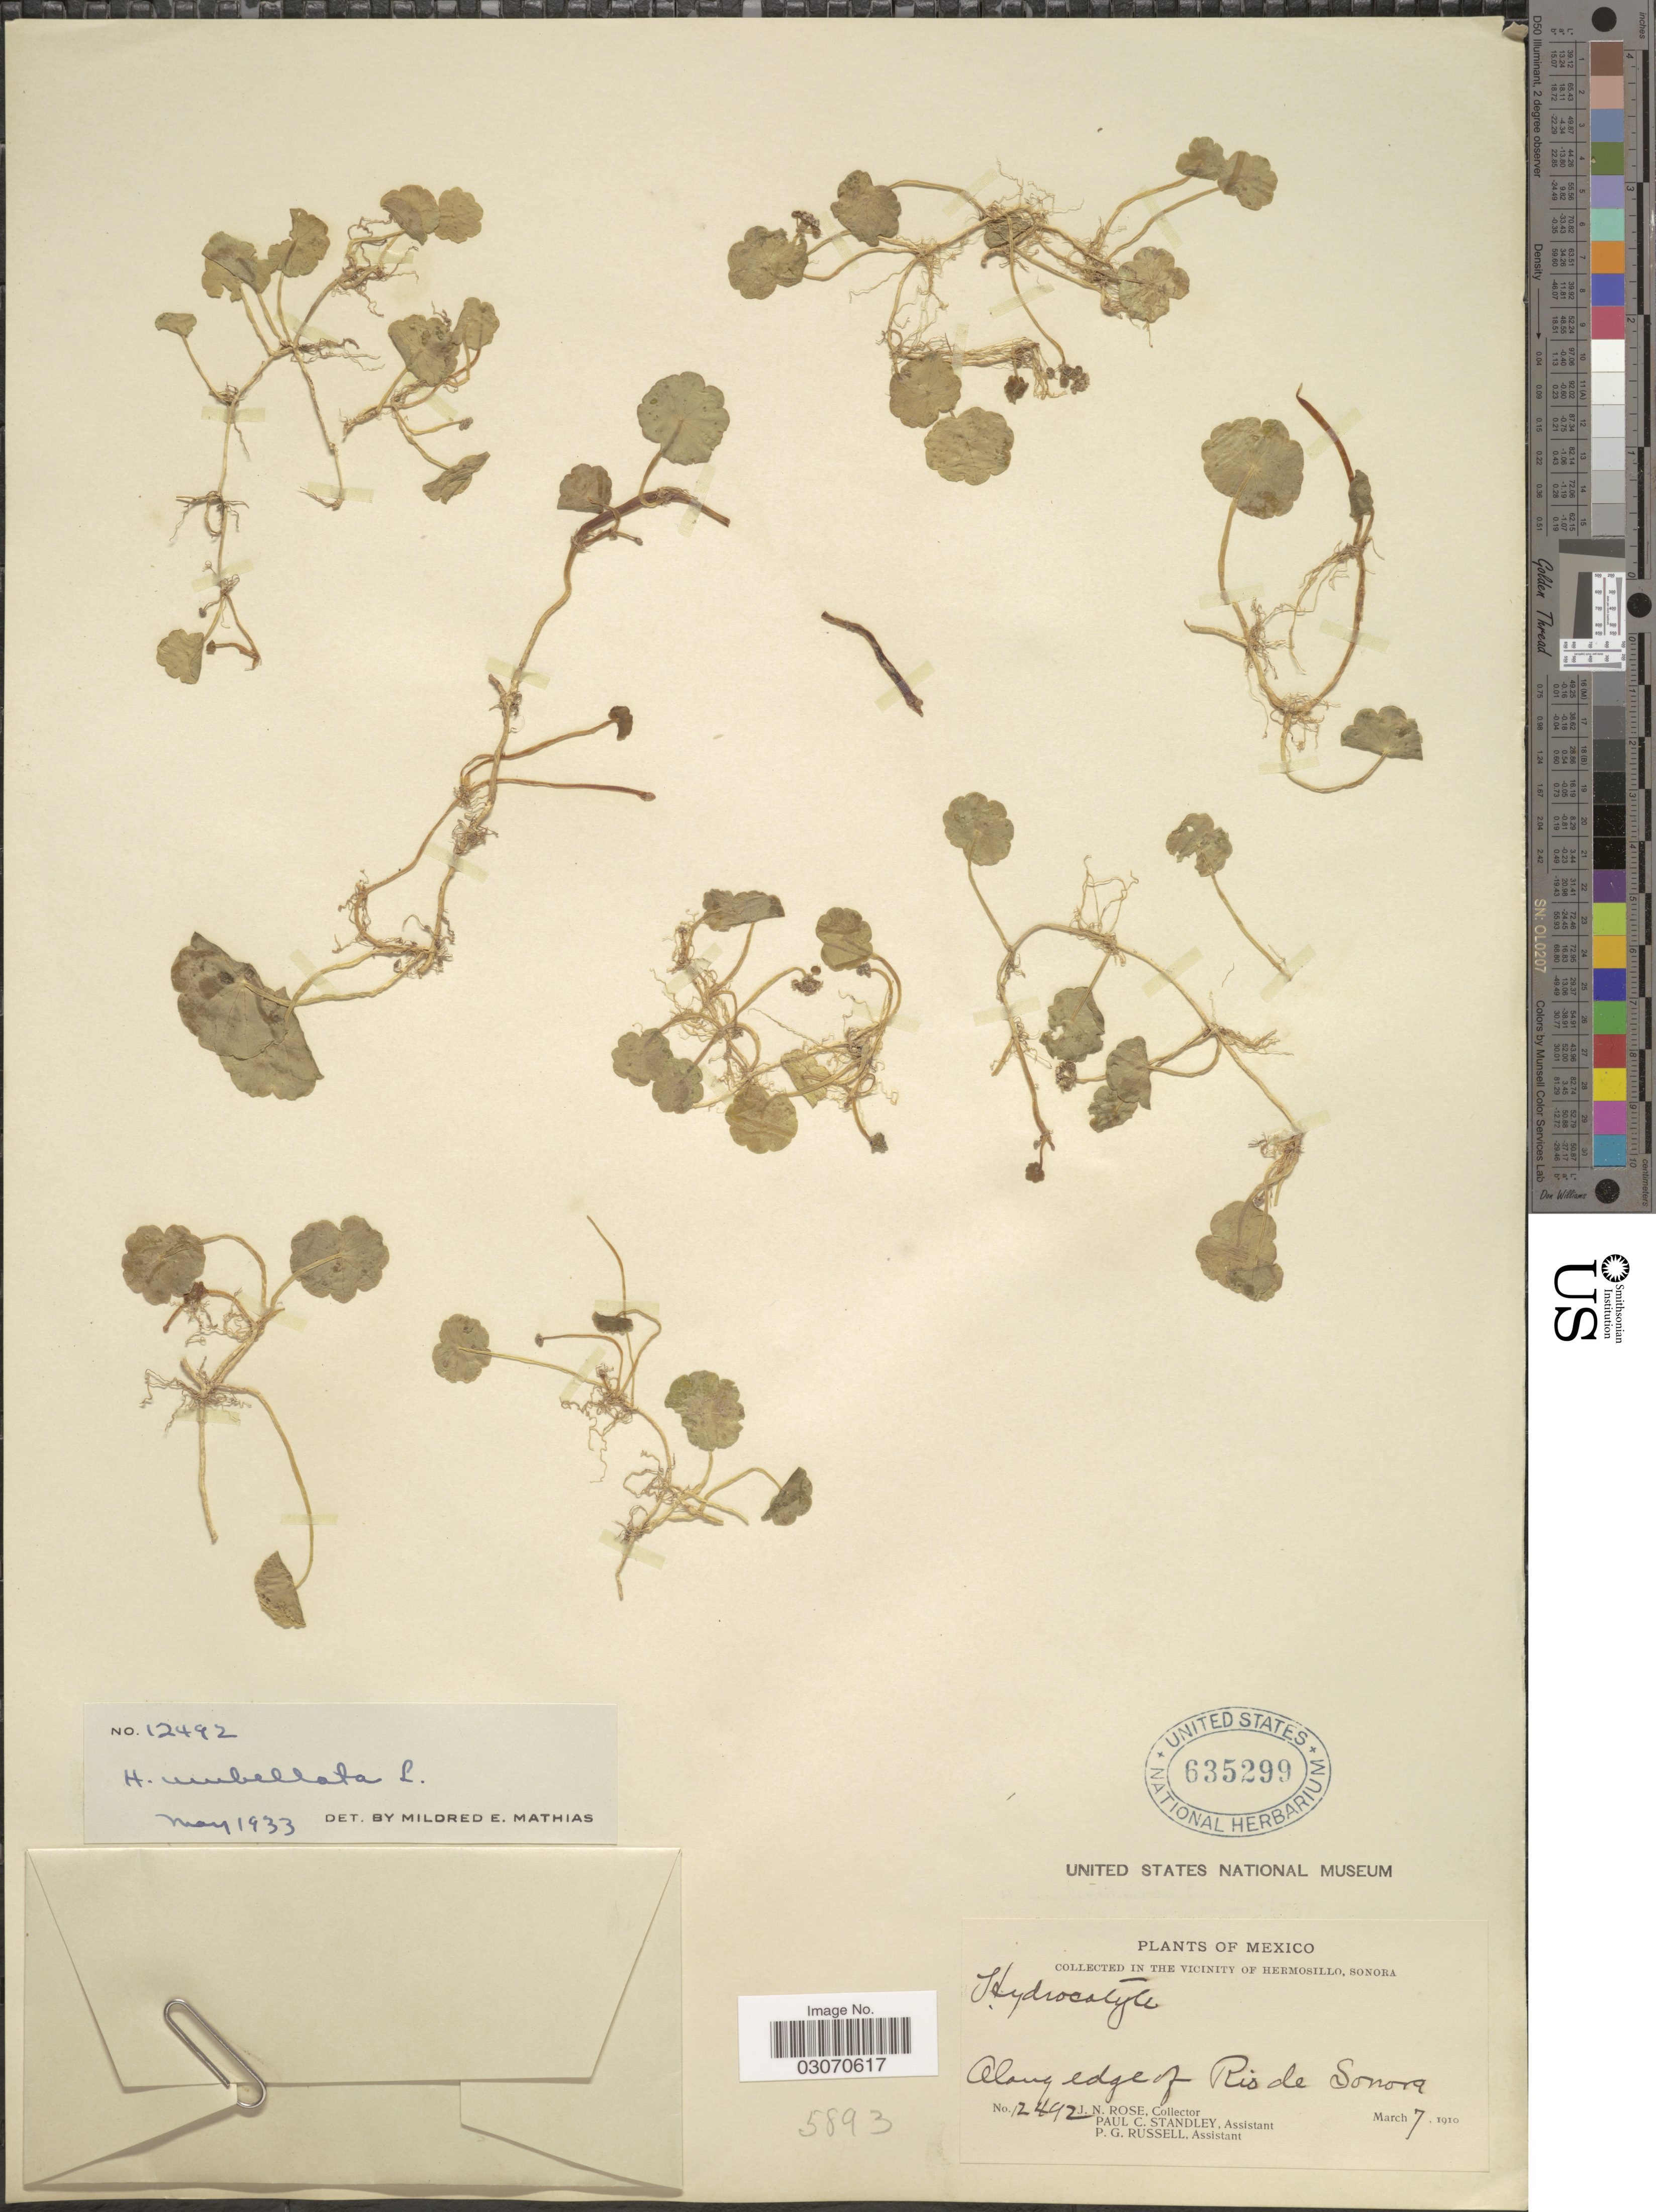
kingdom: Plantae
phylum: Tracheophyta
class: Magnoliopsida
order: Apiales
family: Araliaceae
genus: Hydrocotyle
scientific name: Hydrocotyle umbellata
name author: L.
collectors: J. N. Rose, P. C. Standley & P. G. Russell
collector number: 12492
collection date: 1910-03-07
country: Mexico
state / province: Sonora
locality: In the vicinity of Hermosillo, Sonora, Along edge of Rio de Sonora.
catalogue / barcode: US 635299